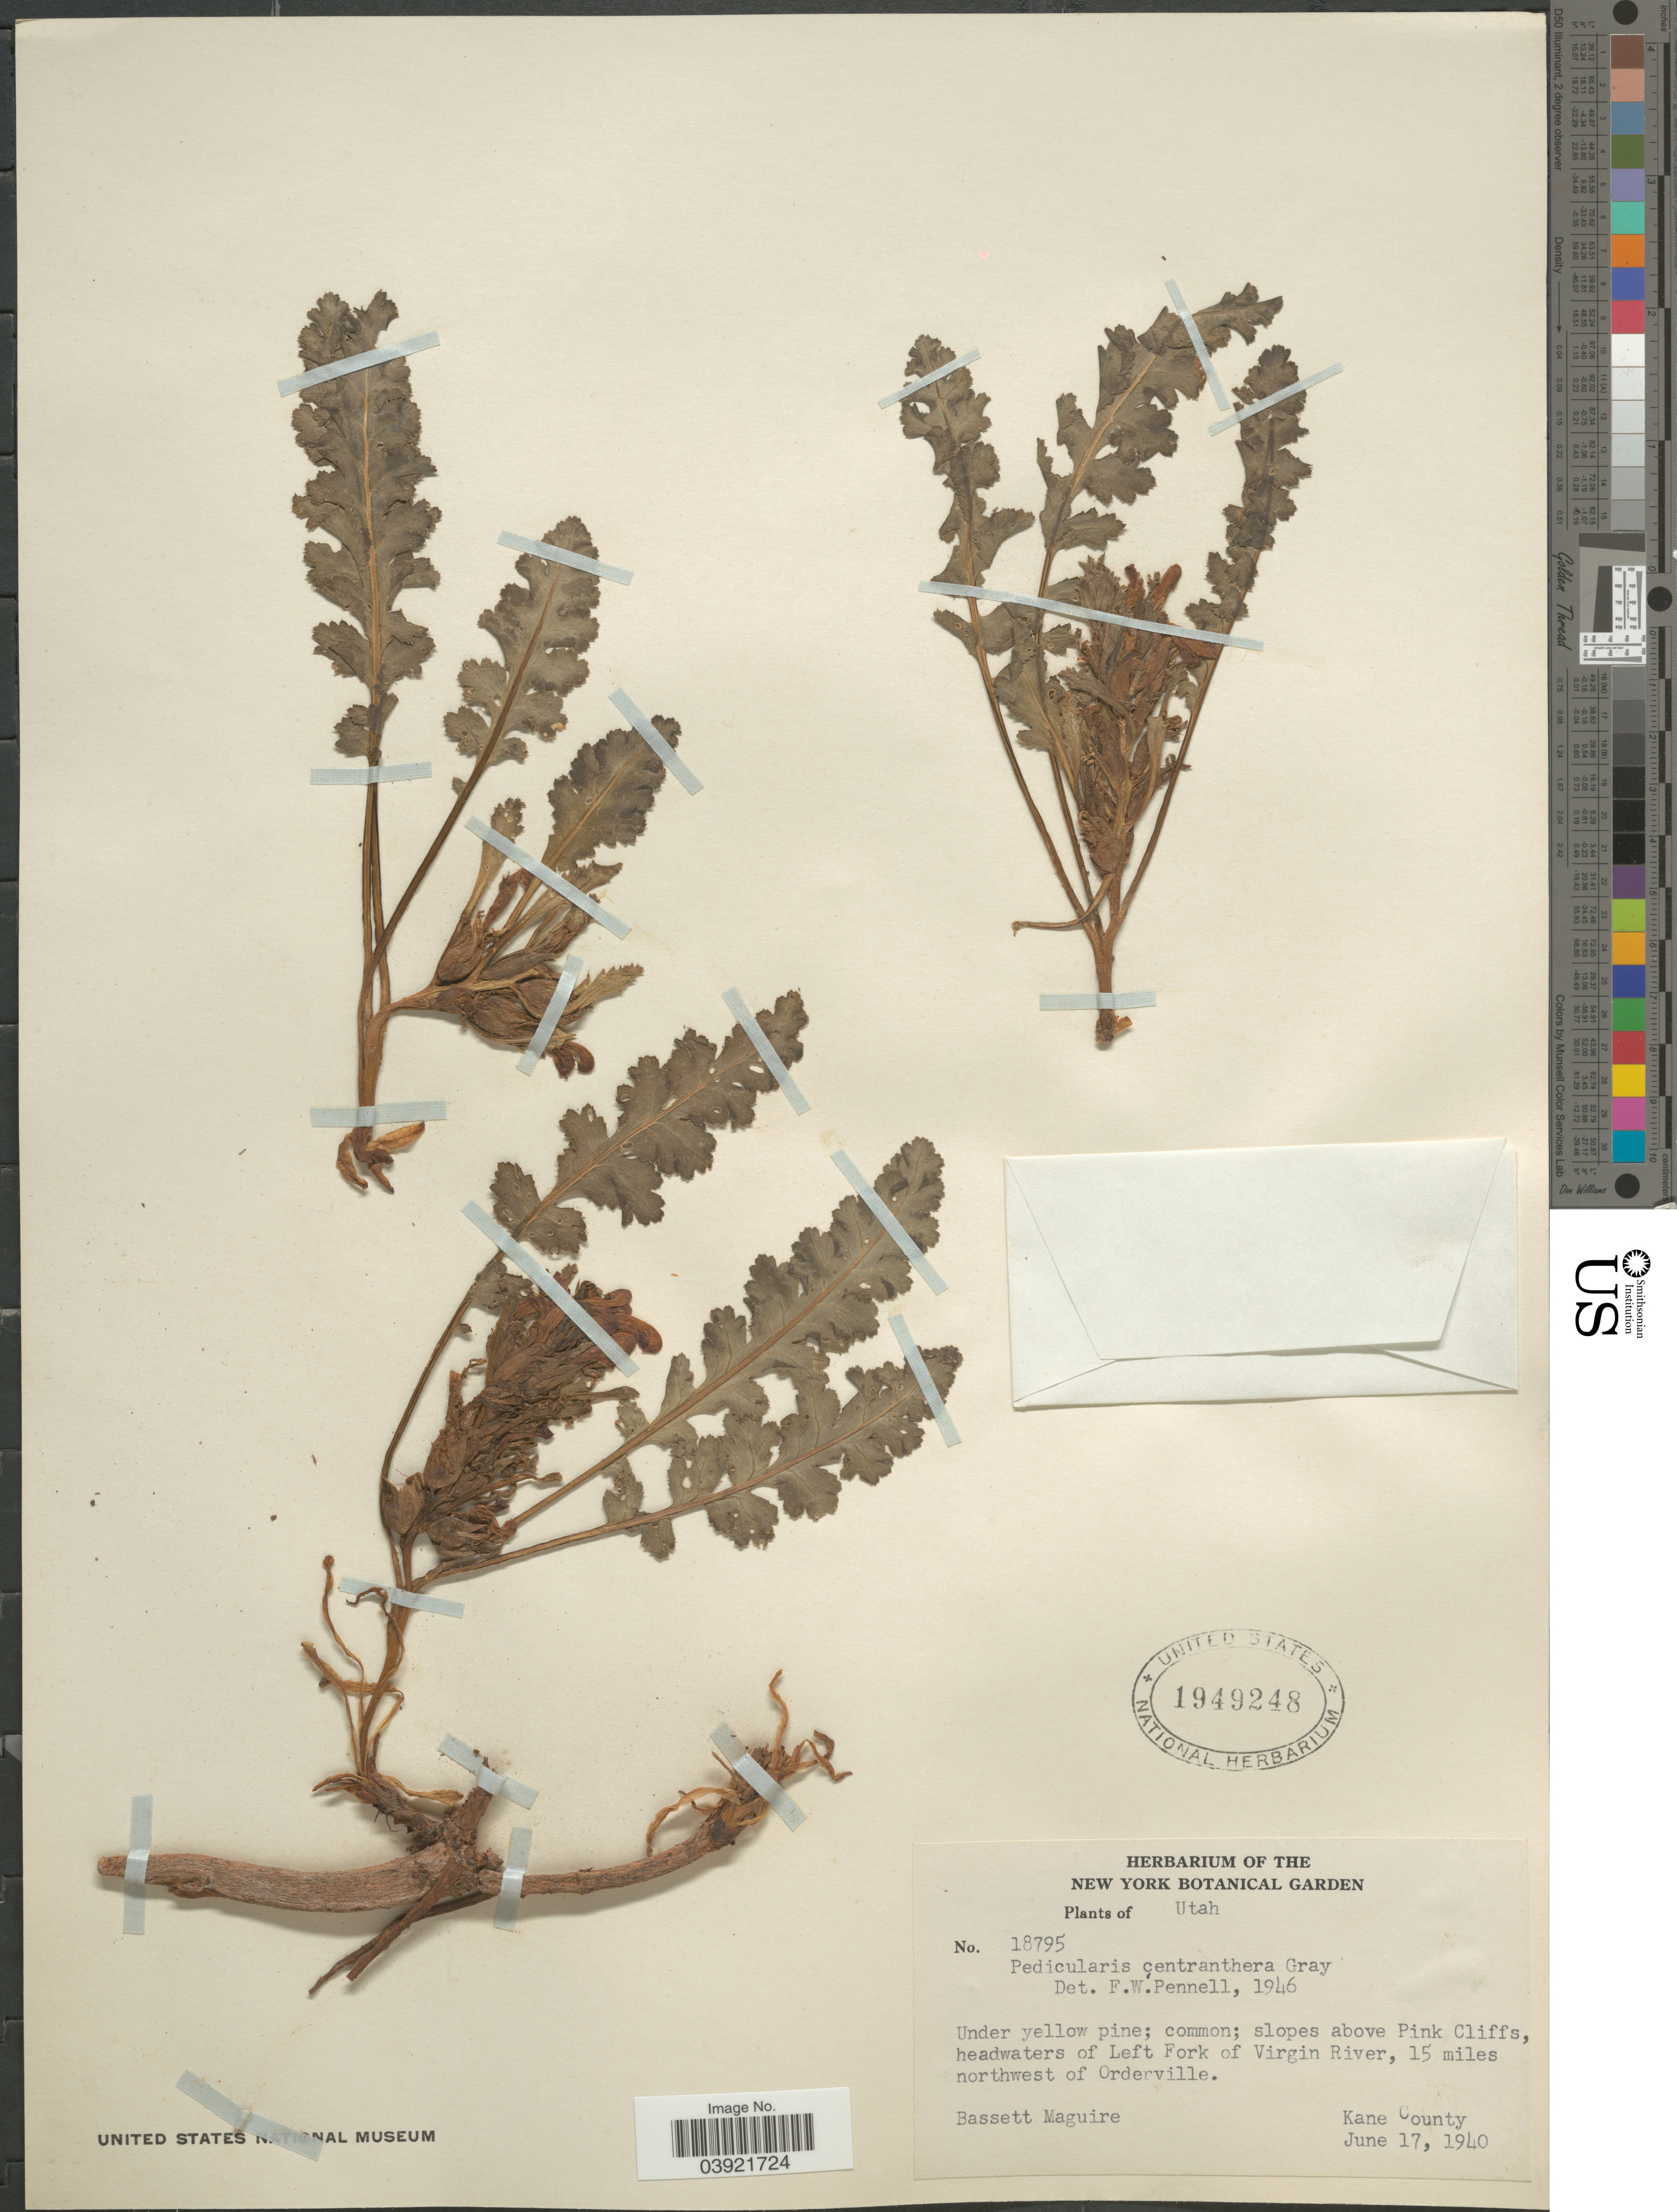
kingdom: Plantae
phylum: Tracheophyta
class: Magnoliopsida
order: Lamiales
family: Orobanchaceae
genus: Pedicularis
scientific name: Pedicularis centranthera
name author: A. Gray in Emory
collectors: B. Maguire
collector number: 18795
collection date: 1940-06-17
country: United States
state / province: Utah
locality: Slopes above Pink Cliffs, headwaters of Left Fork of Virgin River, 15 miles northwest of Orderville. Kane County.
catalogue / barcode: US 1949248